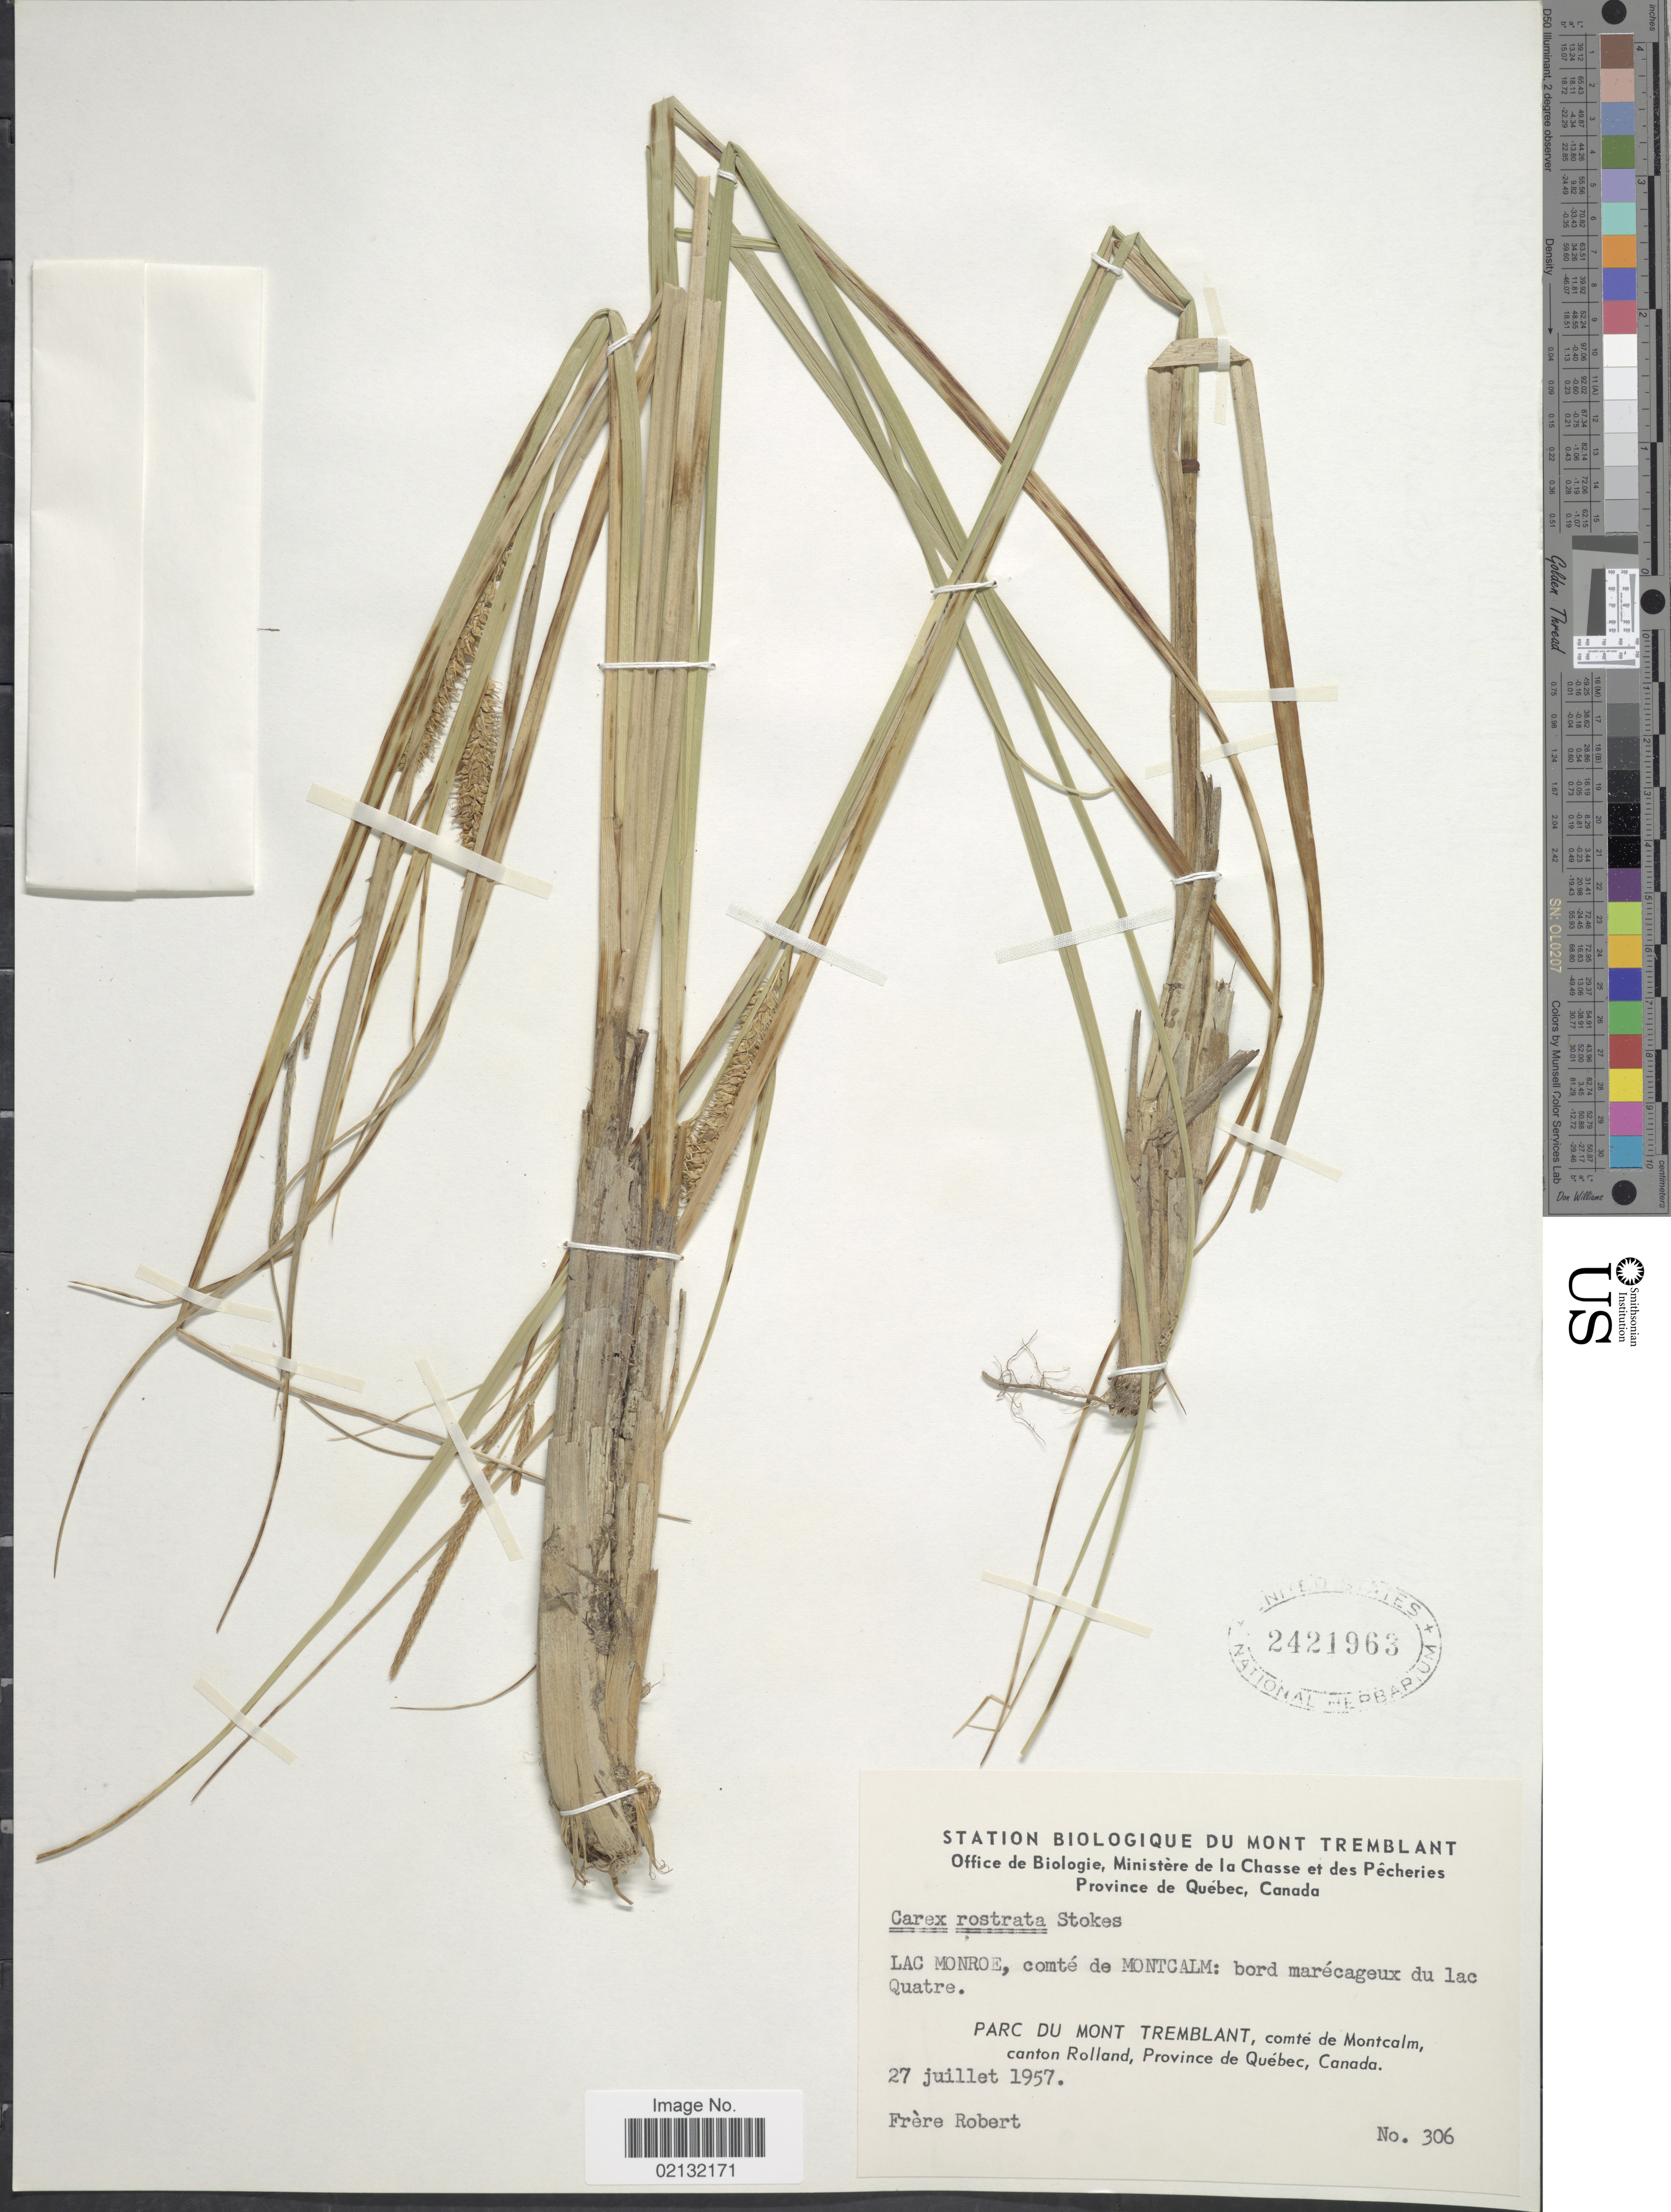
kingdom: Plantae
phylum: Tracheophyta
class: Liliopsida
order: Poales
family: Cyperaceae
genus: Carex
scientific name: Carex rostrata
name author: Stokes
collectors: A. Robert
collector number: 306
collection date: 1957-07-27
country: Canada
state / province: Quebec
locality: Province de Quebec, Canada. Lac Monroe, comte de Montcalm: bord marecageux du lac Quatre, Parc du Mont Tremblant, comte de Montcalm canton Rolland, Province de Quebec, Canada.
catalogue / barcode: US 2421963